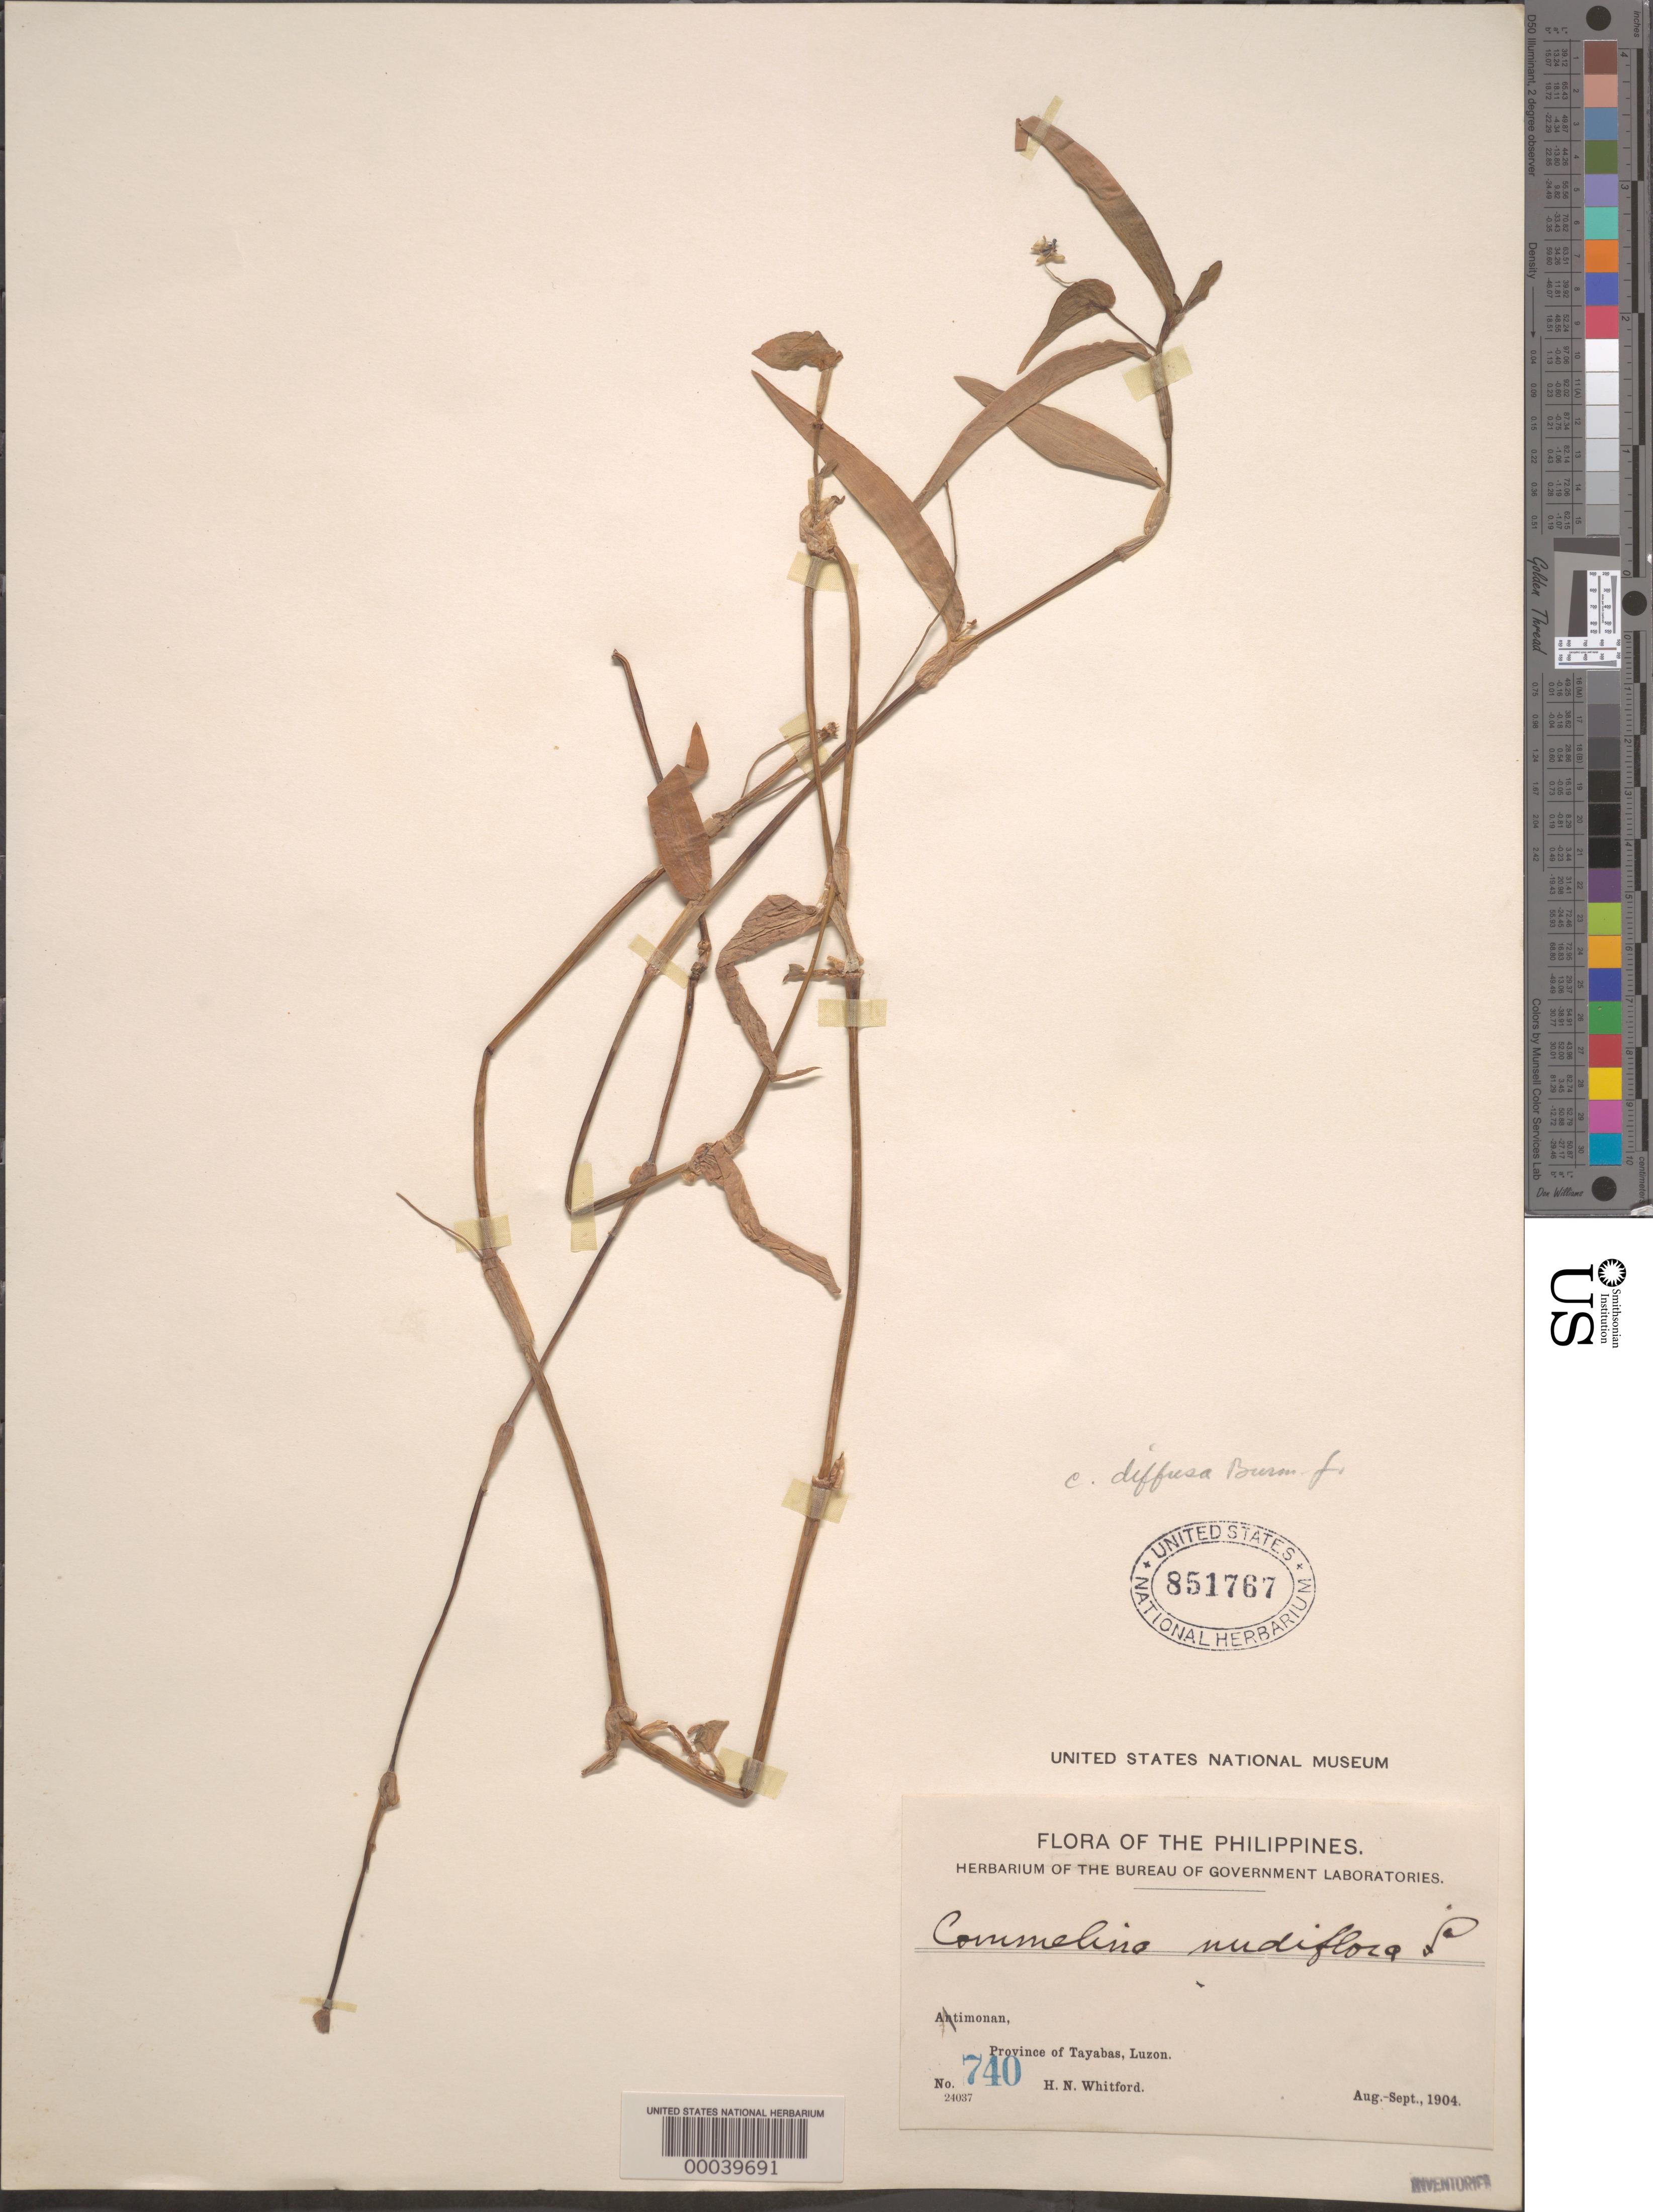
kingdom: Plantae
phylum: Tracheophyta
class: Liliopsida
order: Commelinales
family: Commelinaceae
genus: Commelina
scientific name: Commelina diffusa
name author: Burm. f.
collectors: H. N. Whitford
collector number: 740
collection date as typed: Aug 1904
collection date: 1904-08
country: Philippines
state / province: Calabarzon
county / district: Quezon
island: Luzon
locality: Atimonan; tayabas province [= quezon province]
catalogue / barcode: US 851767